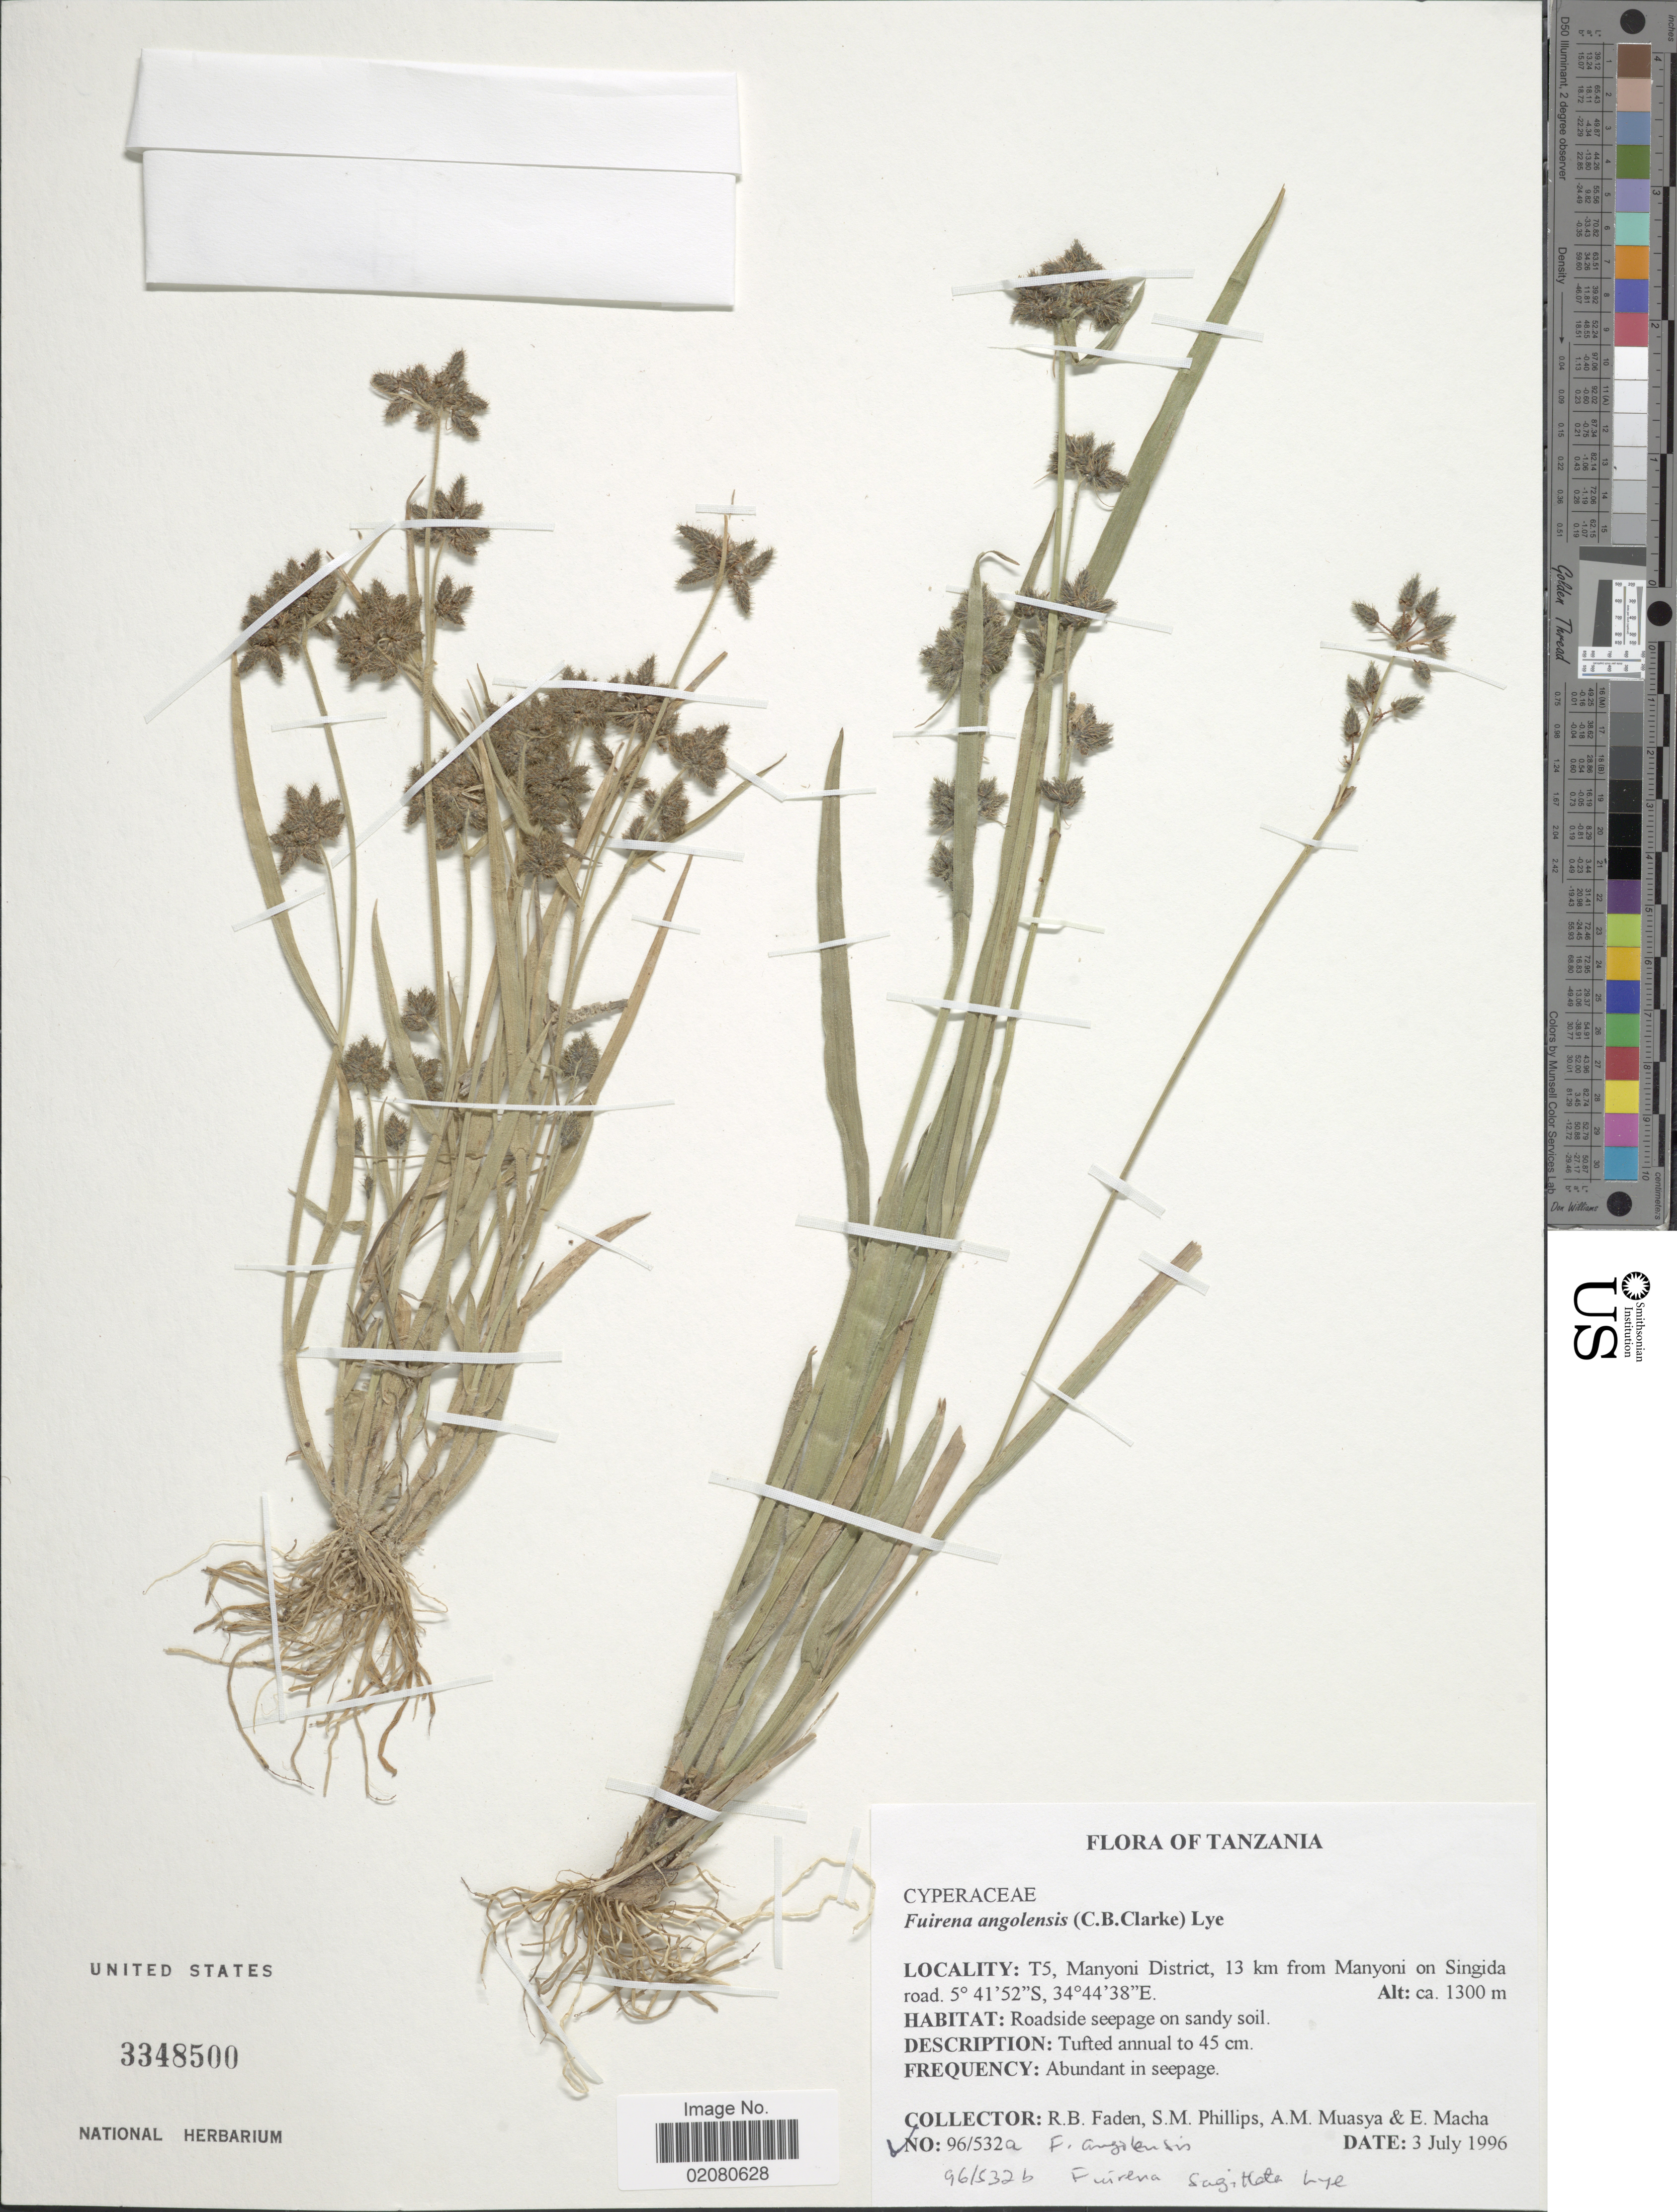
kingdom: Plantae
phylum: Tracheophyta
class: Liliopsida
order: Poales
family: Cyperaceae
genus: Fuirena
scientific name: Fuirena angolensis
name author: (C.B. Clarke) ex J. Raynal & Roessler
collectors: R. B. Faden, S. M. Phillips, A. Muasya & E. Macha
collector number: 96/532a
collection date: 1996-07-03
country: Tanzania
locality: Tanzania, T5, Manyoni District, 13 km from Manyoni on Singida road.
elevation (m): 1300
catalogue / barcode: US 3348500